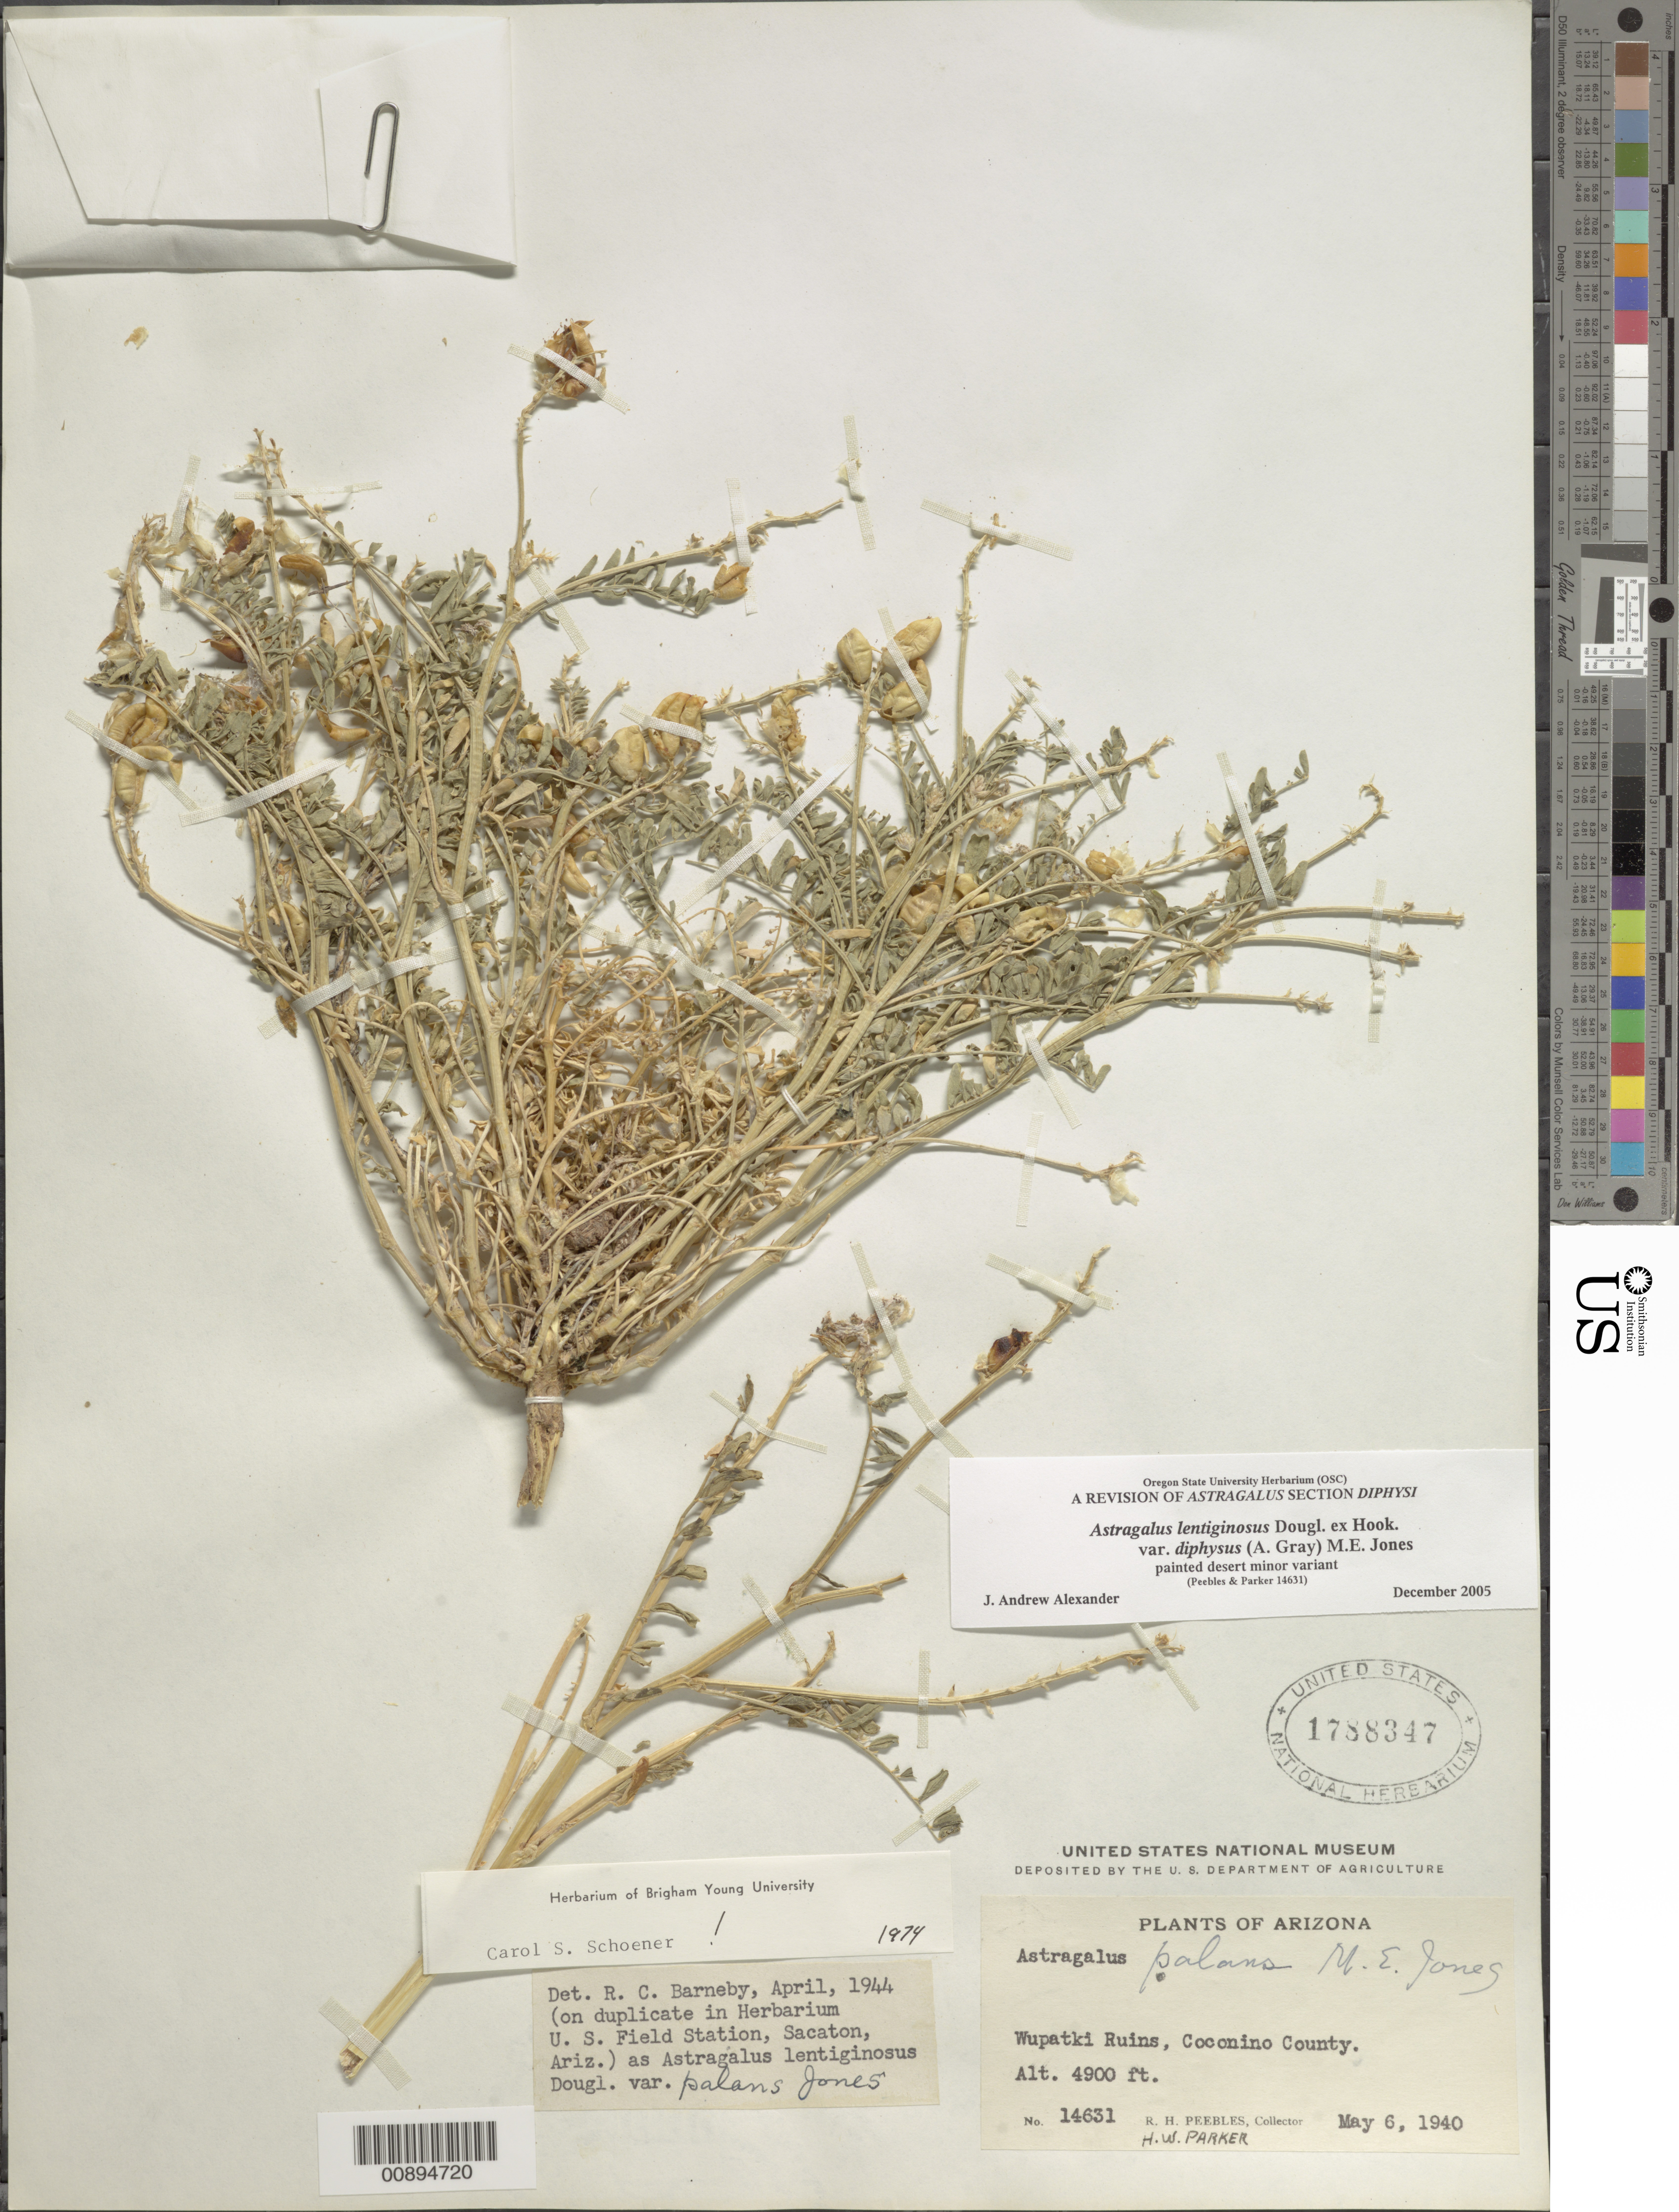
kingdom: Plantae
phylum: Tracheophyta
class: Magnoliopsida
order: Fabales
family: Fabaceae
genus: Astragalus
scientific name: Astragalus lentiginosus var. diphysus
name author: (A. Gray) M.E. Jones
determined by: Alexander, J. A.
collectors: R. H. Peebles & H. W. Parker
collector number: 14631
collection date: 1940-05-06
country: United States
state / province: Arizona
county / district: Coconino / Navajo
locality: Wupatki National Monument.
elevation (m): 1494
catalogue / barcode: US 1788347